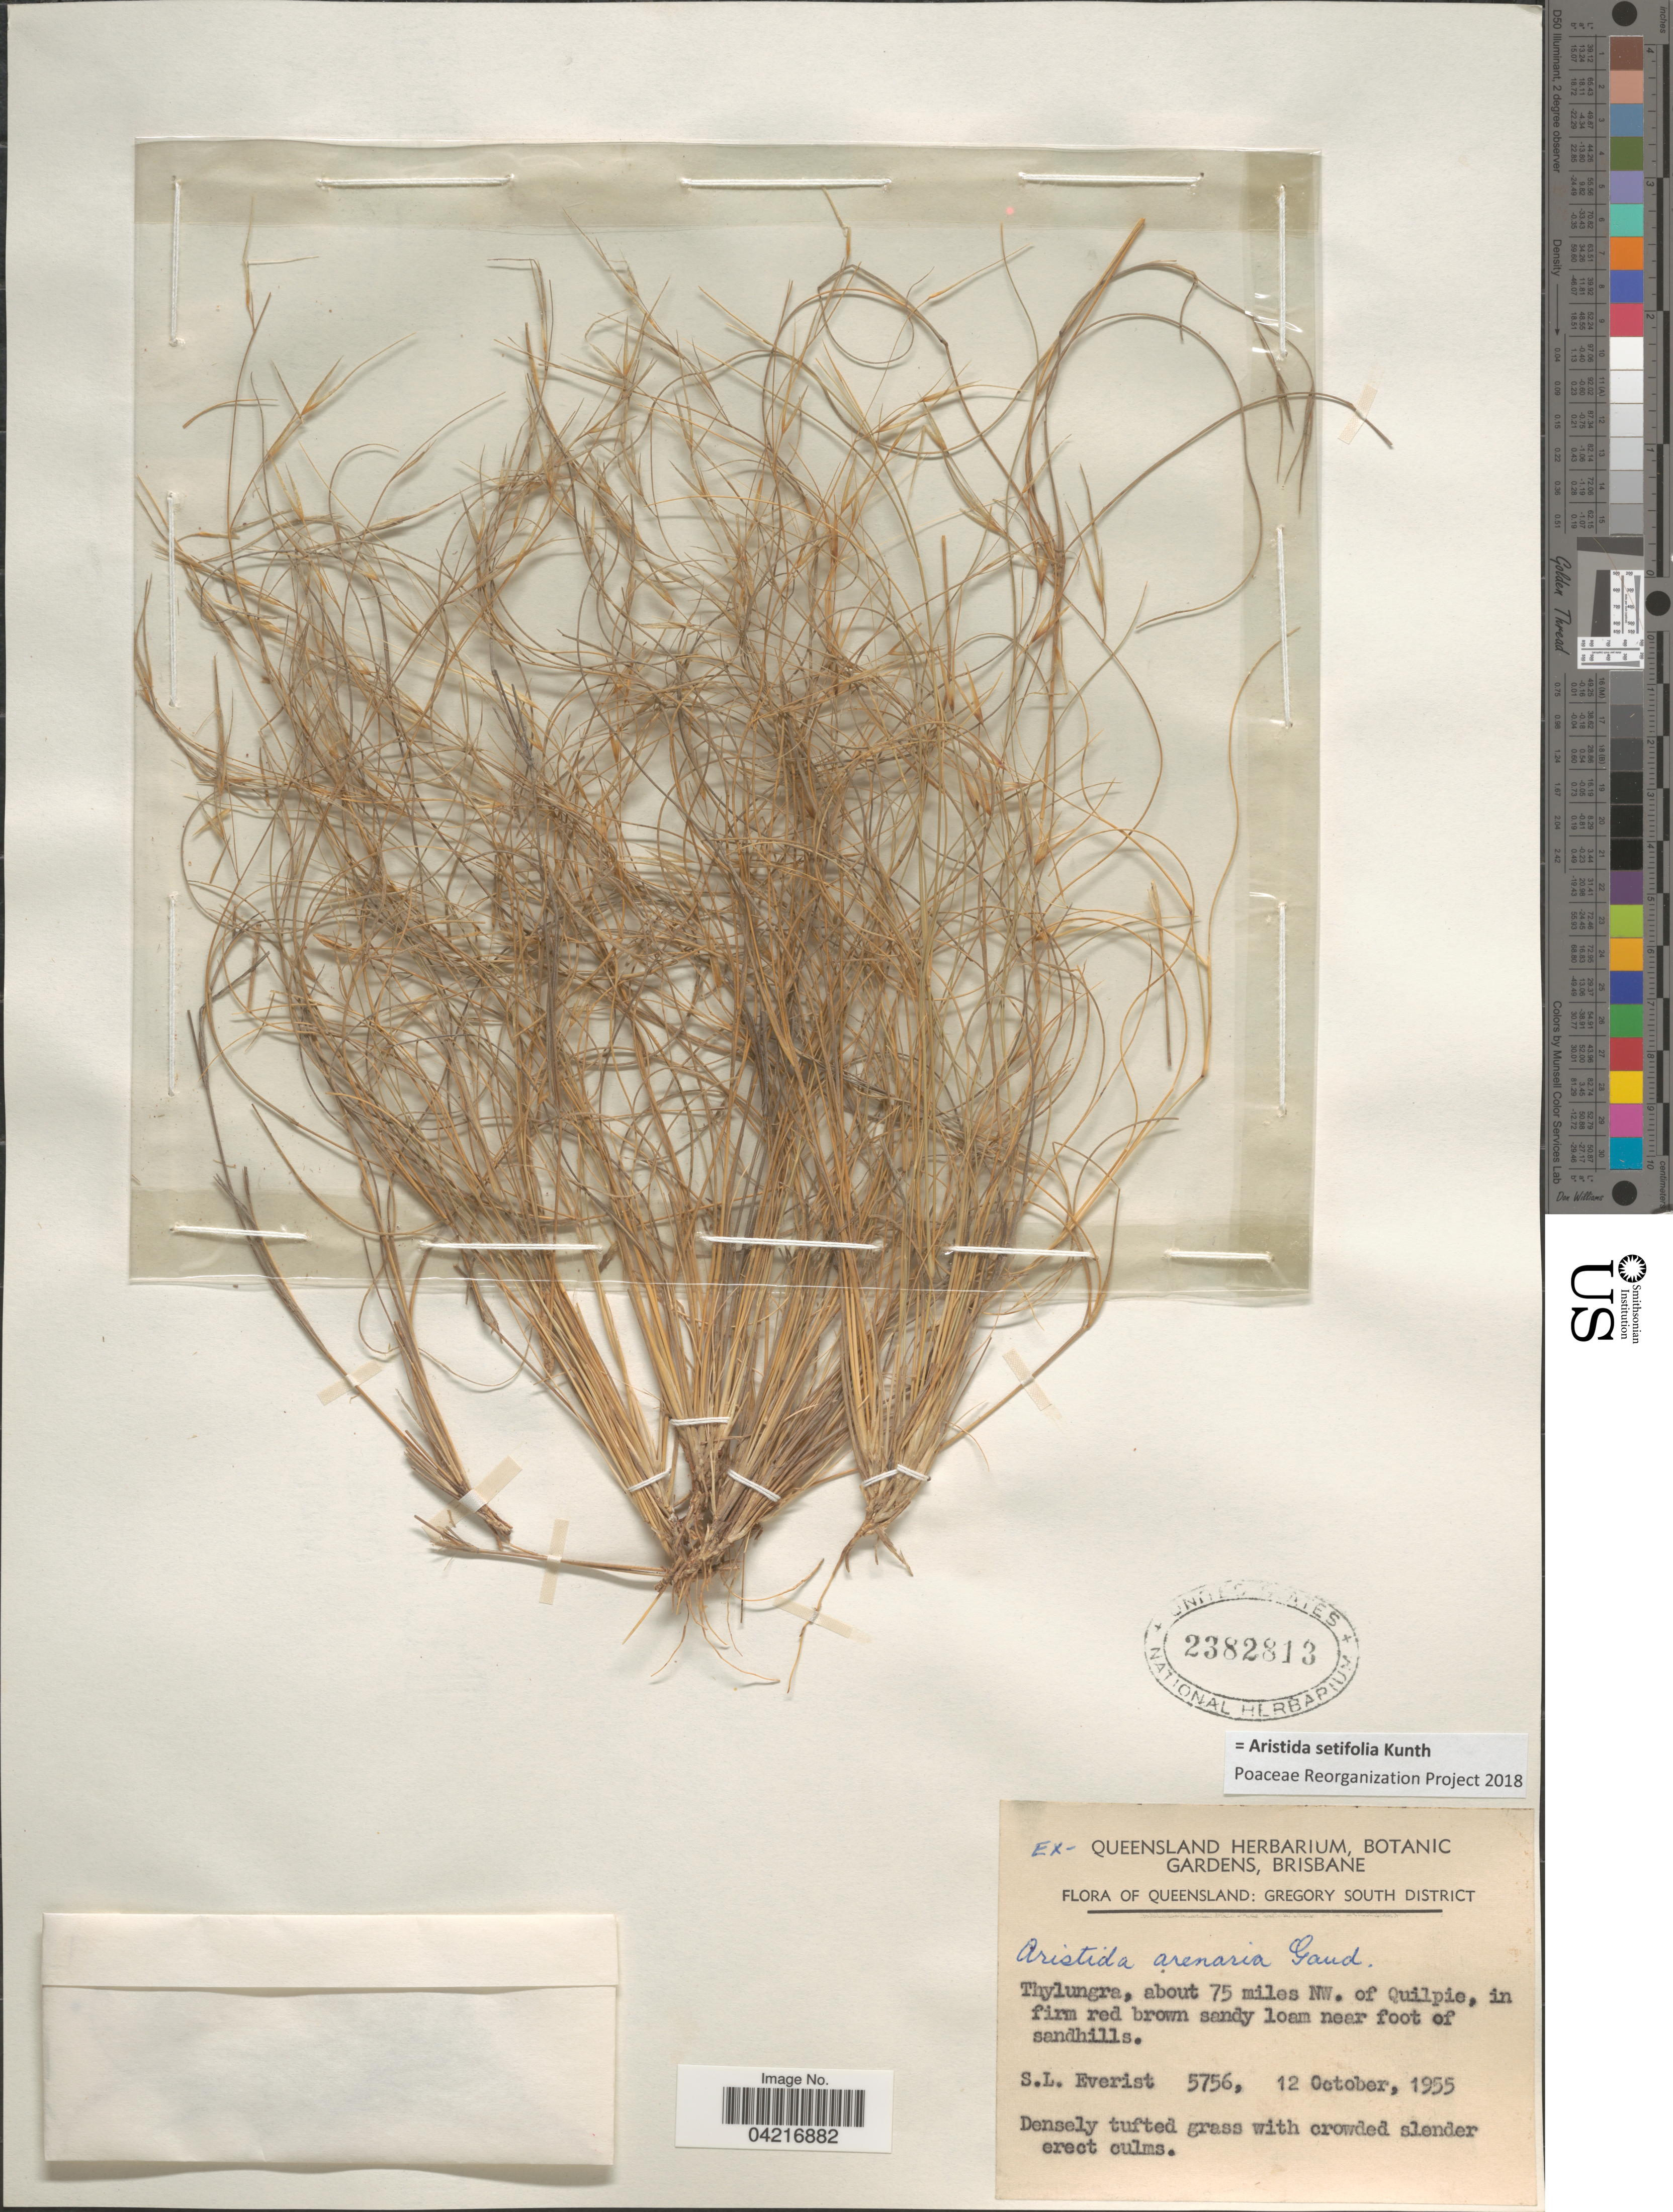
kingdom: Plantae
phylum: Tracheophyta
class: Liliopsida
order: Poales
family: Poaceae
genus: Aristida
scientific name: Aristida setifolia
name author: Kunth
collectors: S. Everist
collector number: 5756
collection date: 1955-10-12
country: Australia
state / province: Queensland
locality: Gregory South District. Thylungra, about 75 miles NW. of Quilpie, in firm red brown sandy loam near foot of sandhills.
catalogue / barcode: US 2382813